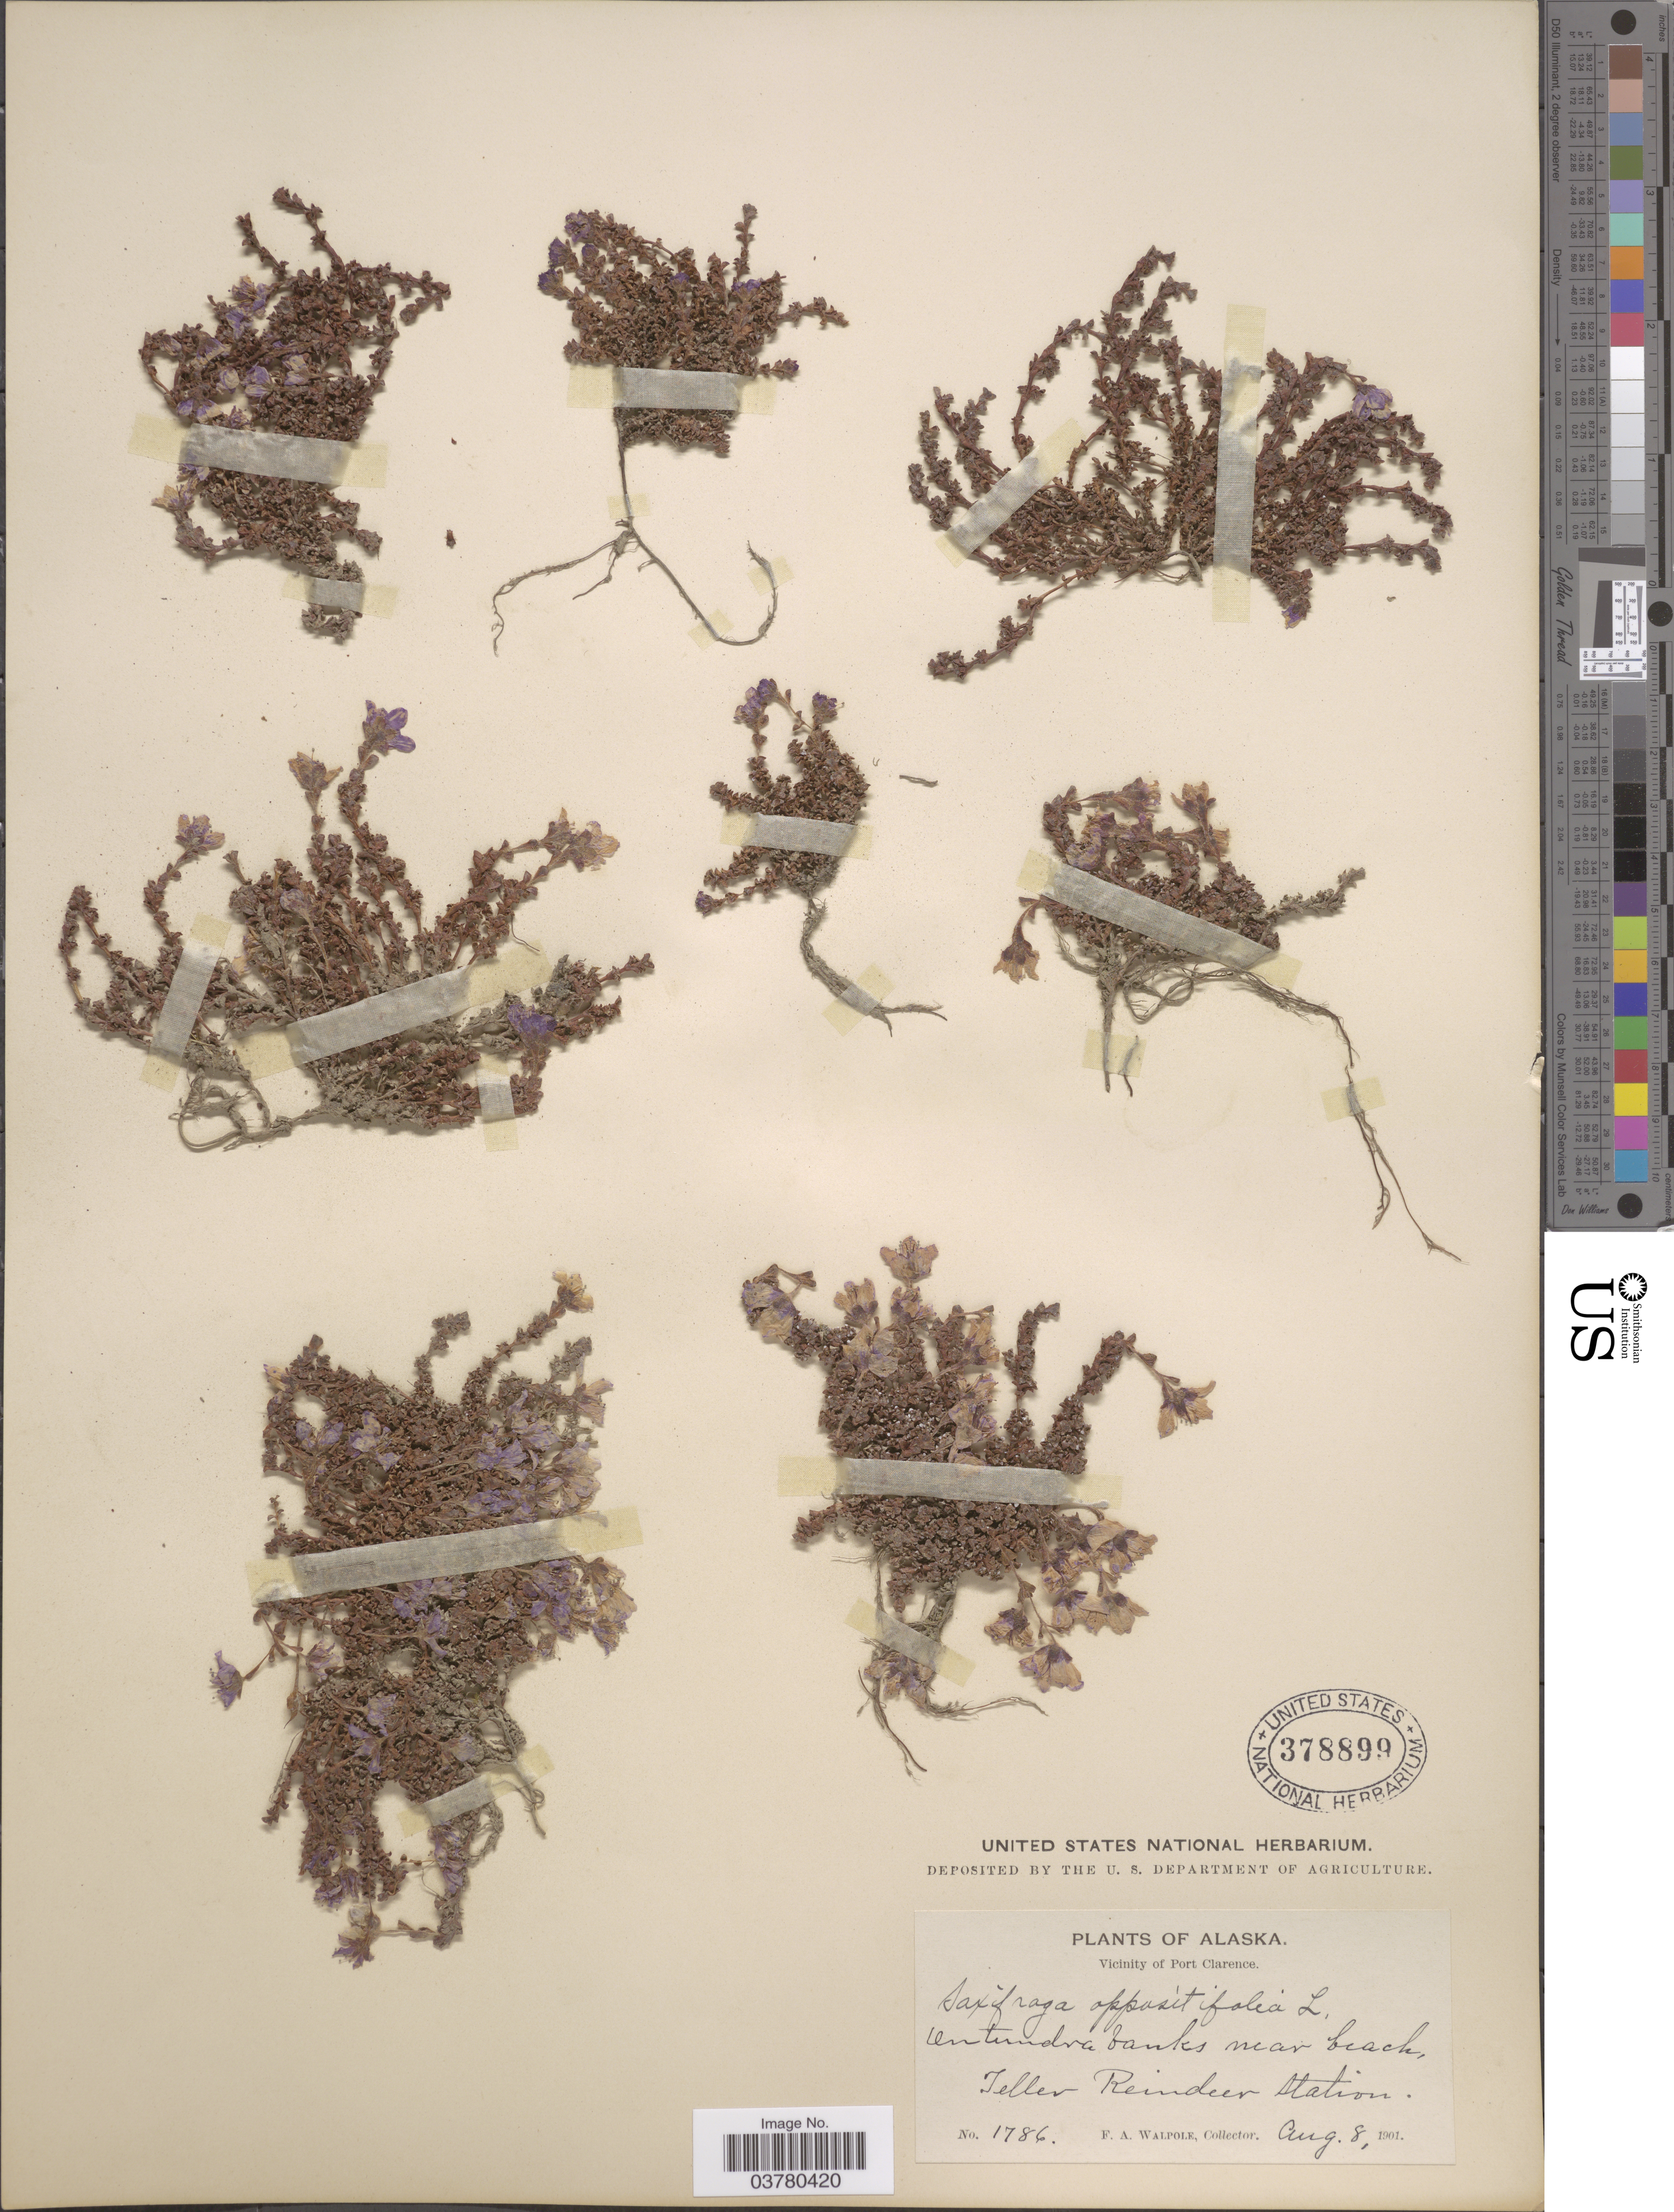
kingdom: Plantae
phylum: Tracheophyta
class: Magnoliopsida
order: Saxifragales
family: Saxifragaceae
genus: Saxifraga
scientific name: Saxifraga oppositifolia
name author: L.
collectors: F. Walpole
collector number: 1786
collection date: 1901-08-08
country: United States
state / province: Alaska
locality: Vicinity of Port Clarence. Near beach, Teller Reindeer Station.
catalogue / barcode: US 378899